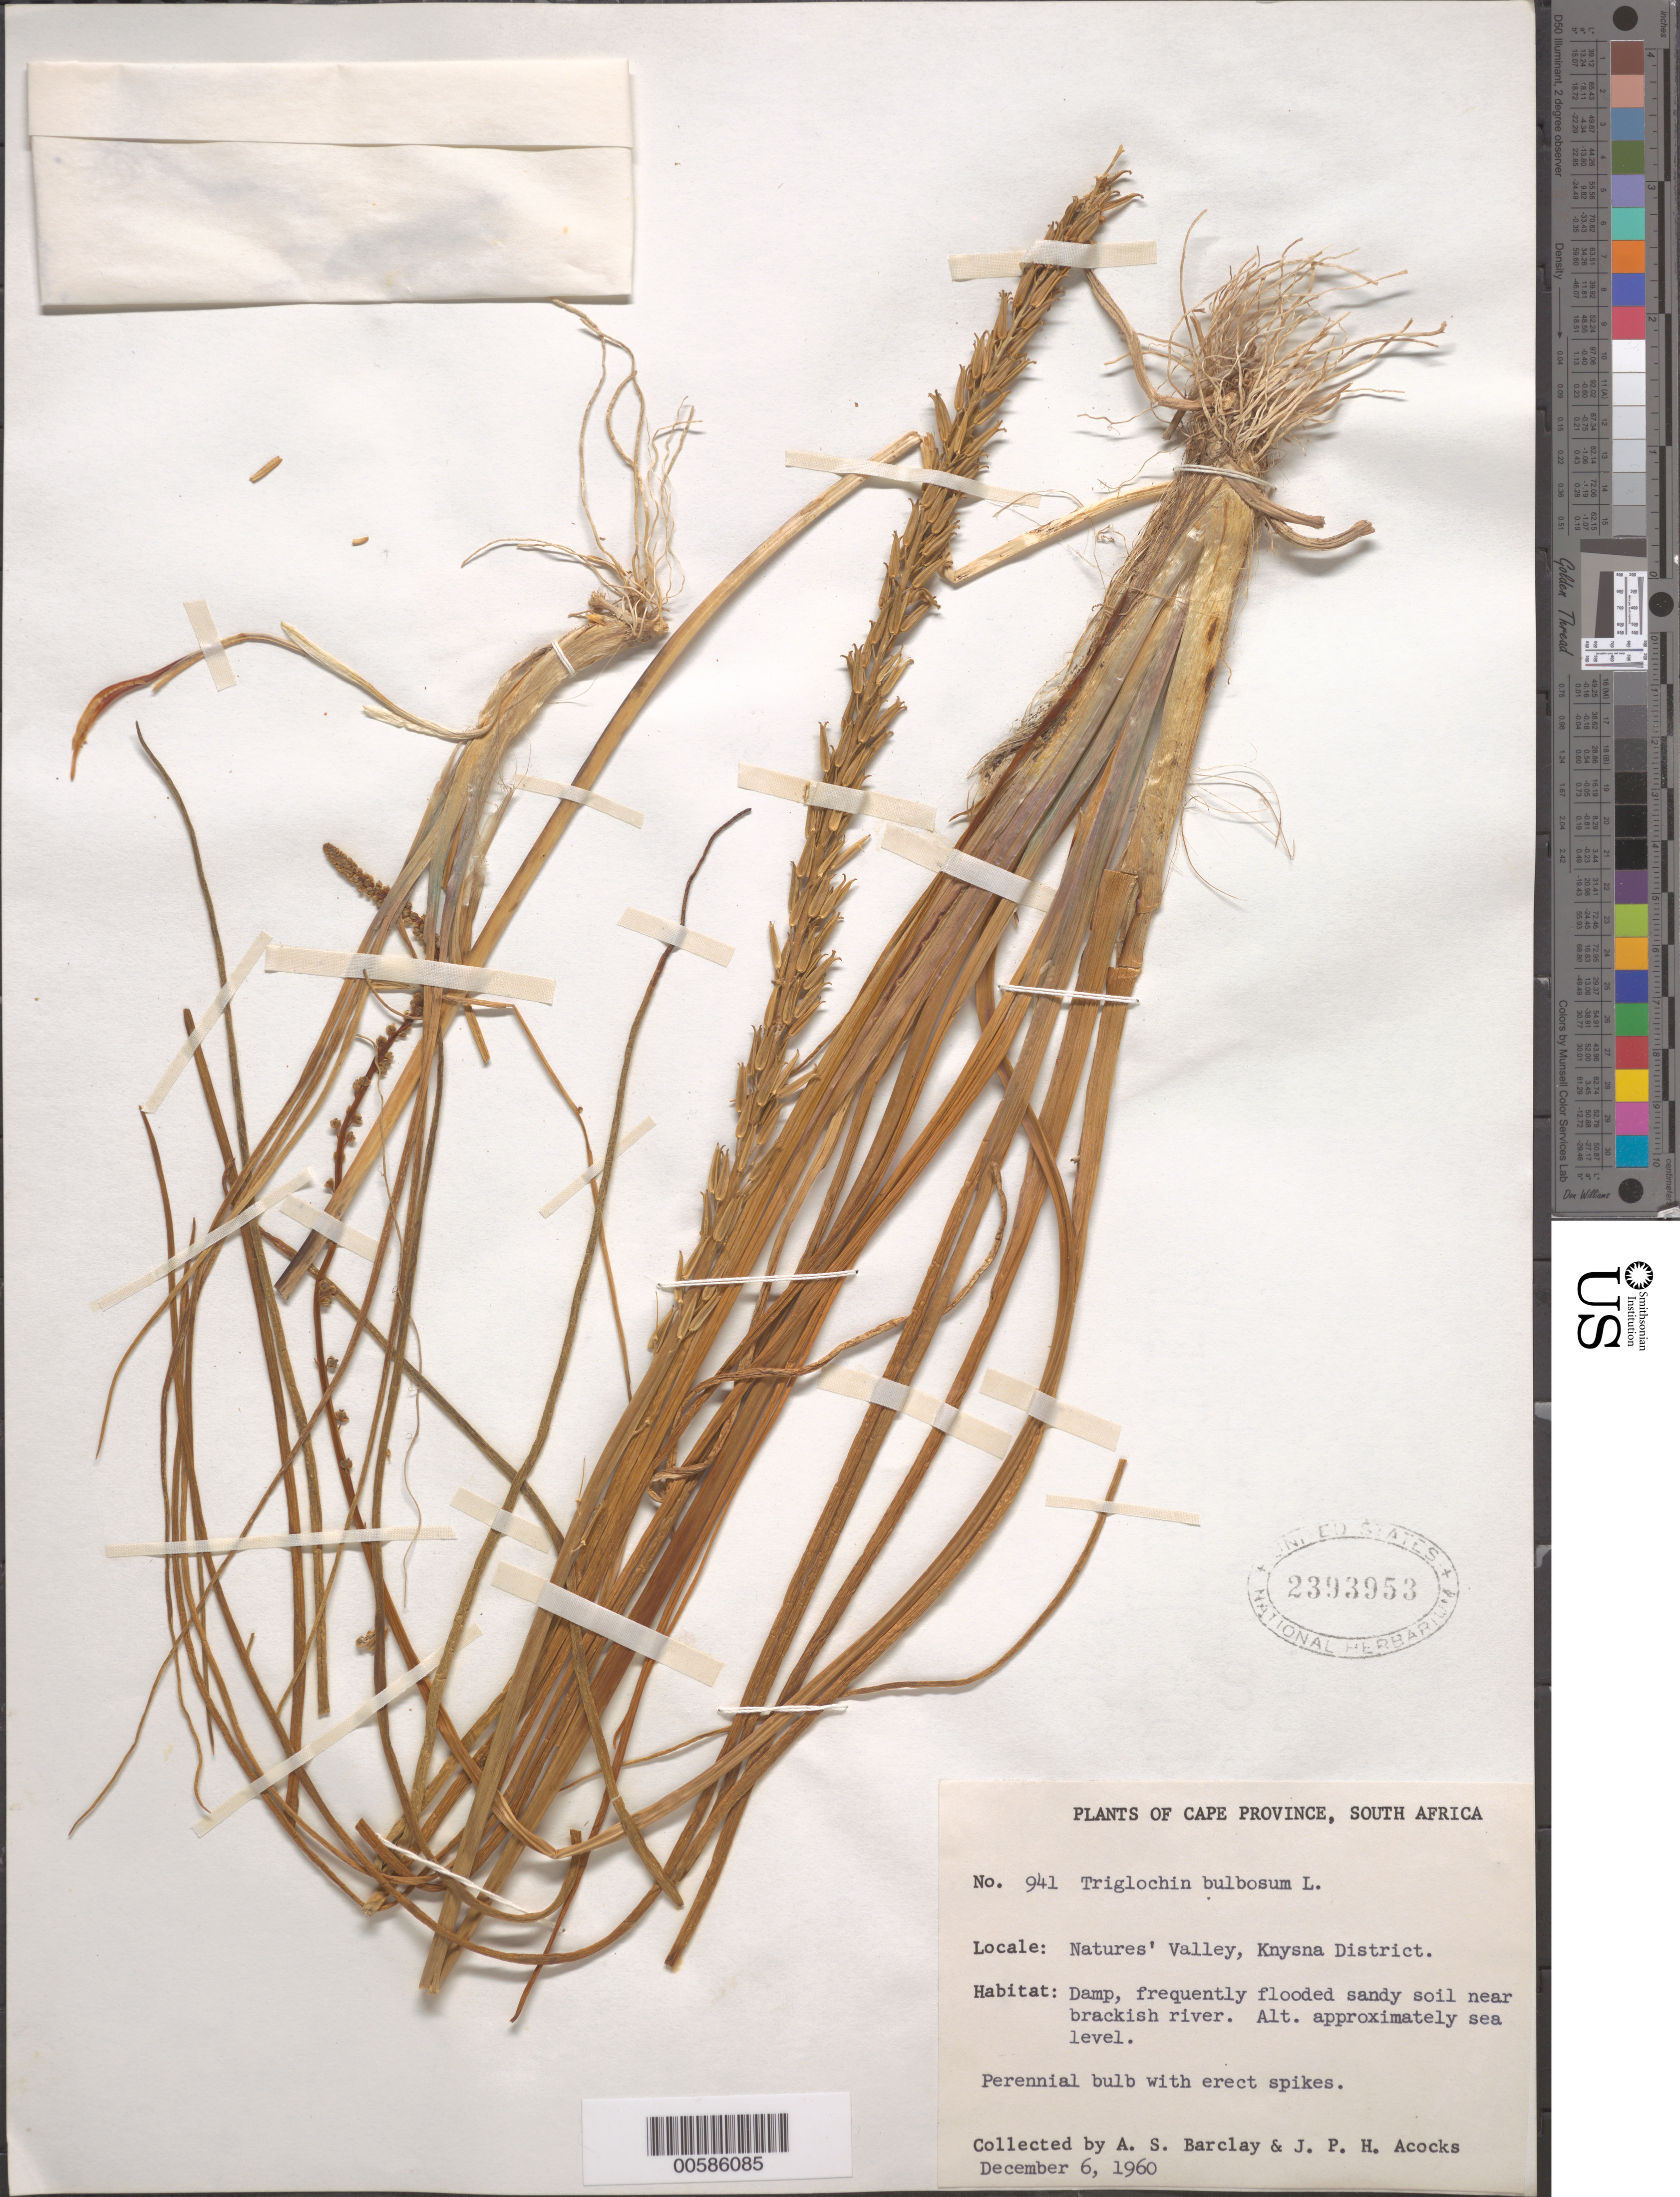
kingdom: Plantae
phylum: Tracheophyta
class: Liliopsida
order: Alismatales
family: Juncaginaceae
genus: Triglochin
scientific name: Triglochin bulbosa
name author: L.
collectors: A. S. Barclay & J. P. Acocks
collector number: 941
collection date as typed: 06 Dec 1960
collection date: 1960-12-06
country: South Africa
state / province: Western Cape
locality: Knysna, Nature's Valley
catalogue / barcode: US 2393953